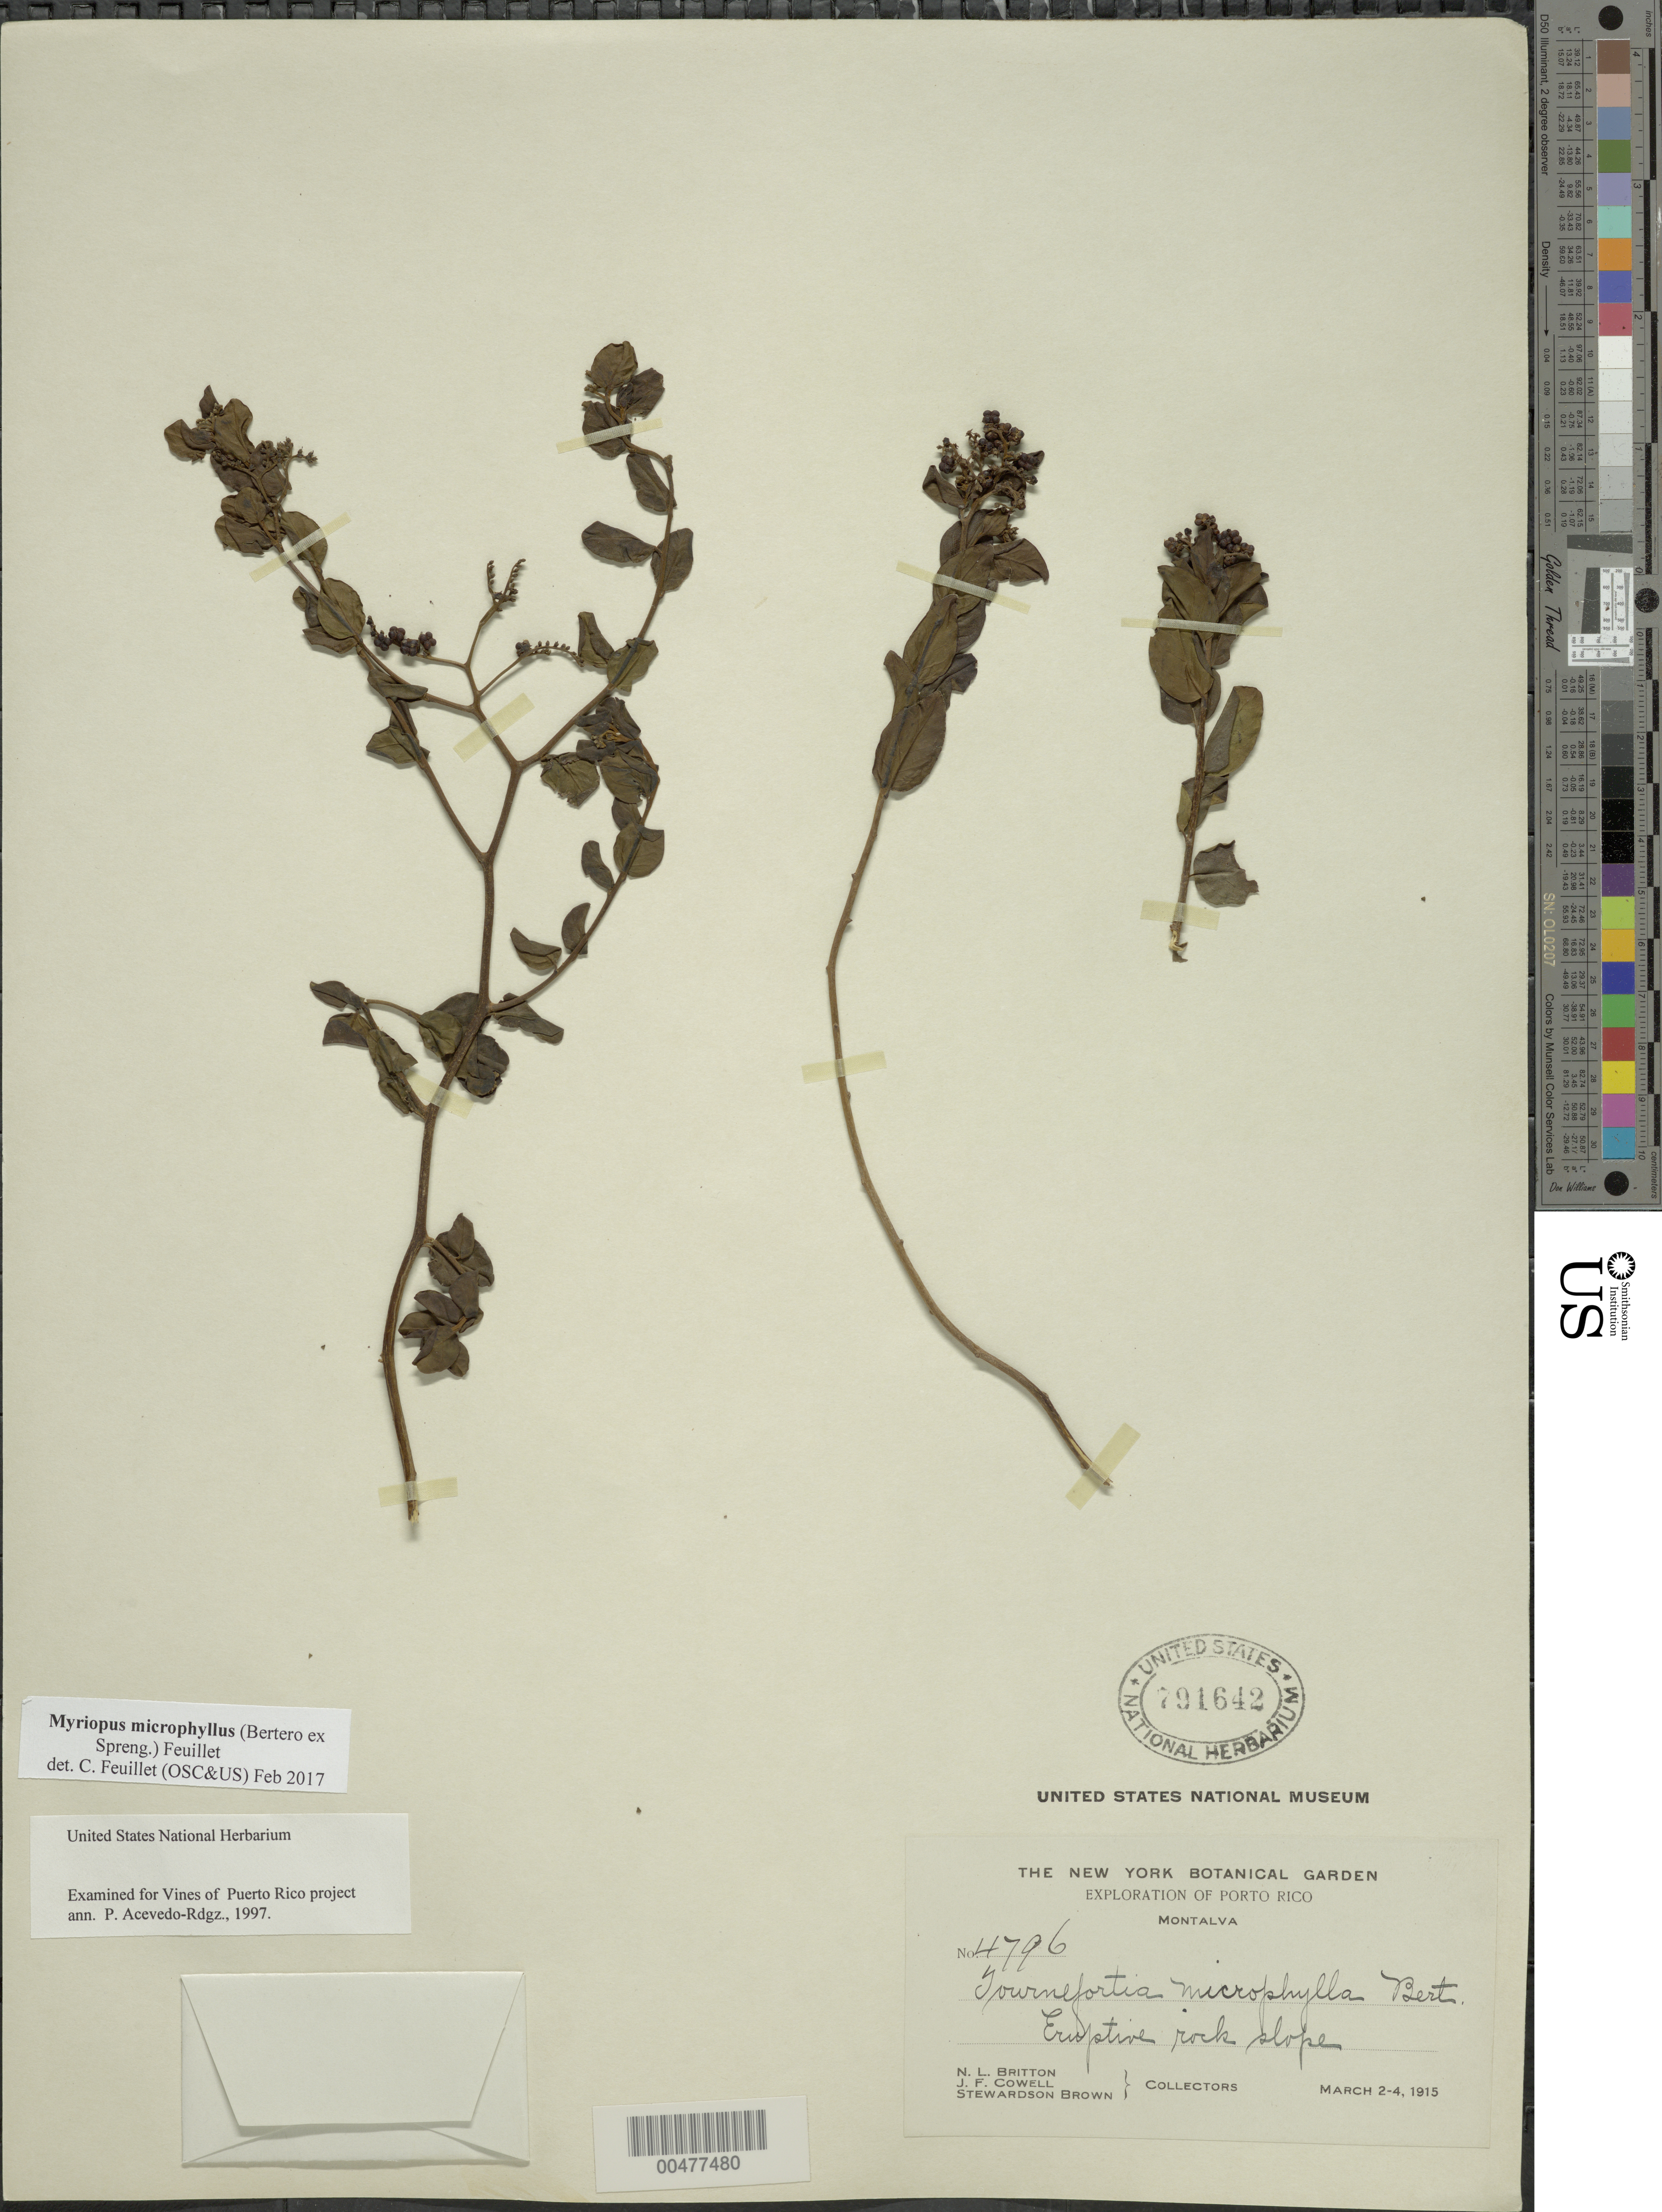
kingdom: Plantae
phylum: Tracheophyta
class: Magnoliopsida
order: Boraginales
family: Heliotropiaceae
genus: Myriopus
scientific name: Myriopus microphyllus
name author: (Bertero ex Spreng.) Feuillet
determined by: Feuillet, C.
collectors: N. Britton, J. F. Cowell, M. S. Brown & -. Stewardson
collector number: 4796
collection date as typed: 02 Mar 1915 to 04 Mar 1915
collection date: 1915-03-02/1915-03-04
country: Puerto Rico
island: Greater Antilles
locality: Montalva. Eruptive rock slope.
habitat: Eruptive rock slope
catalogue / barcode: US 791642